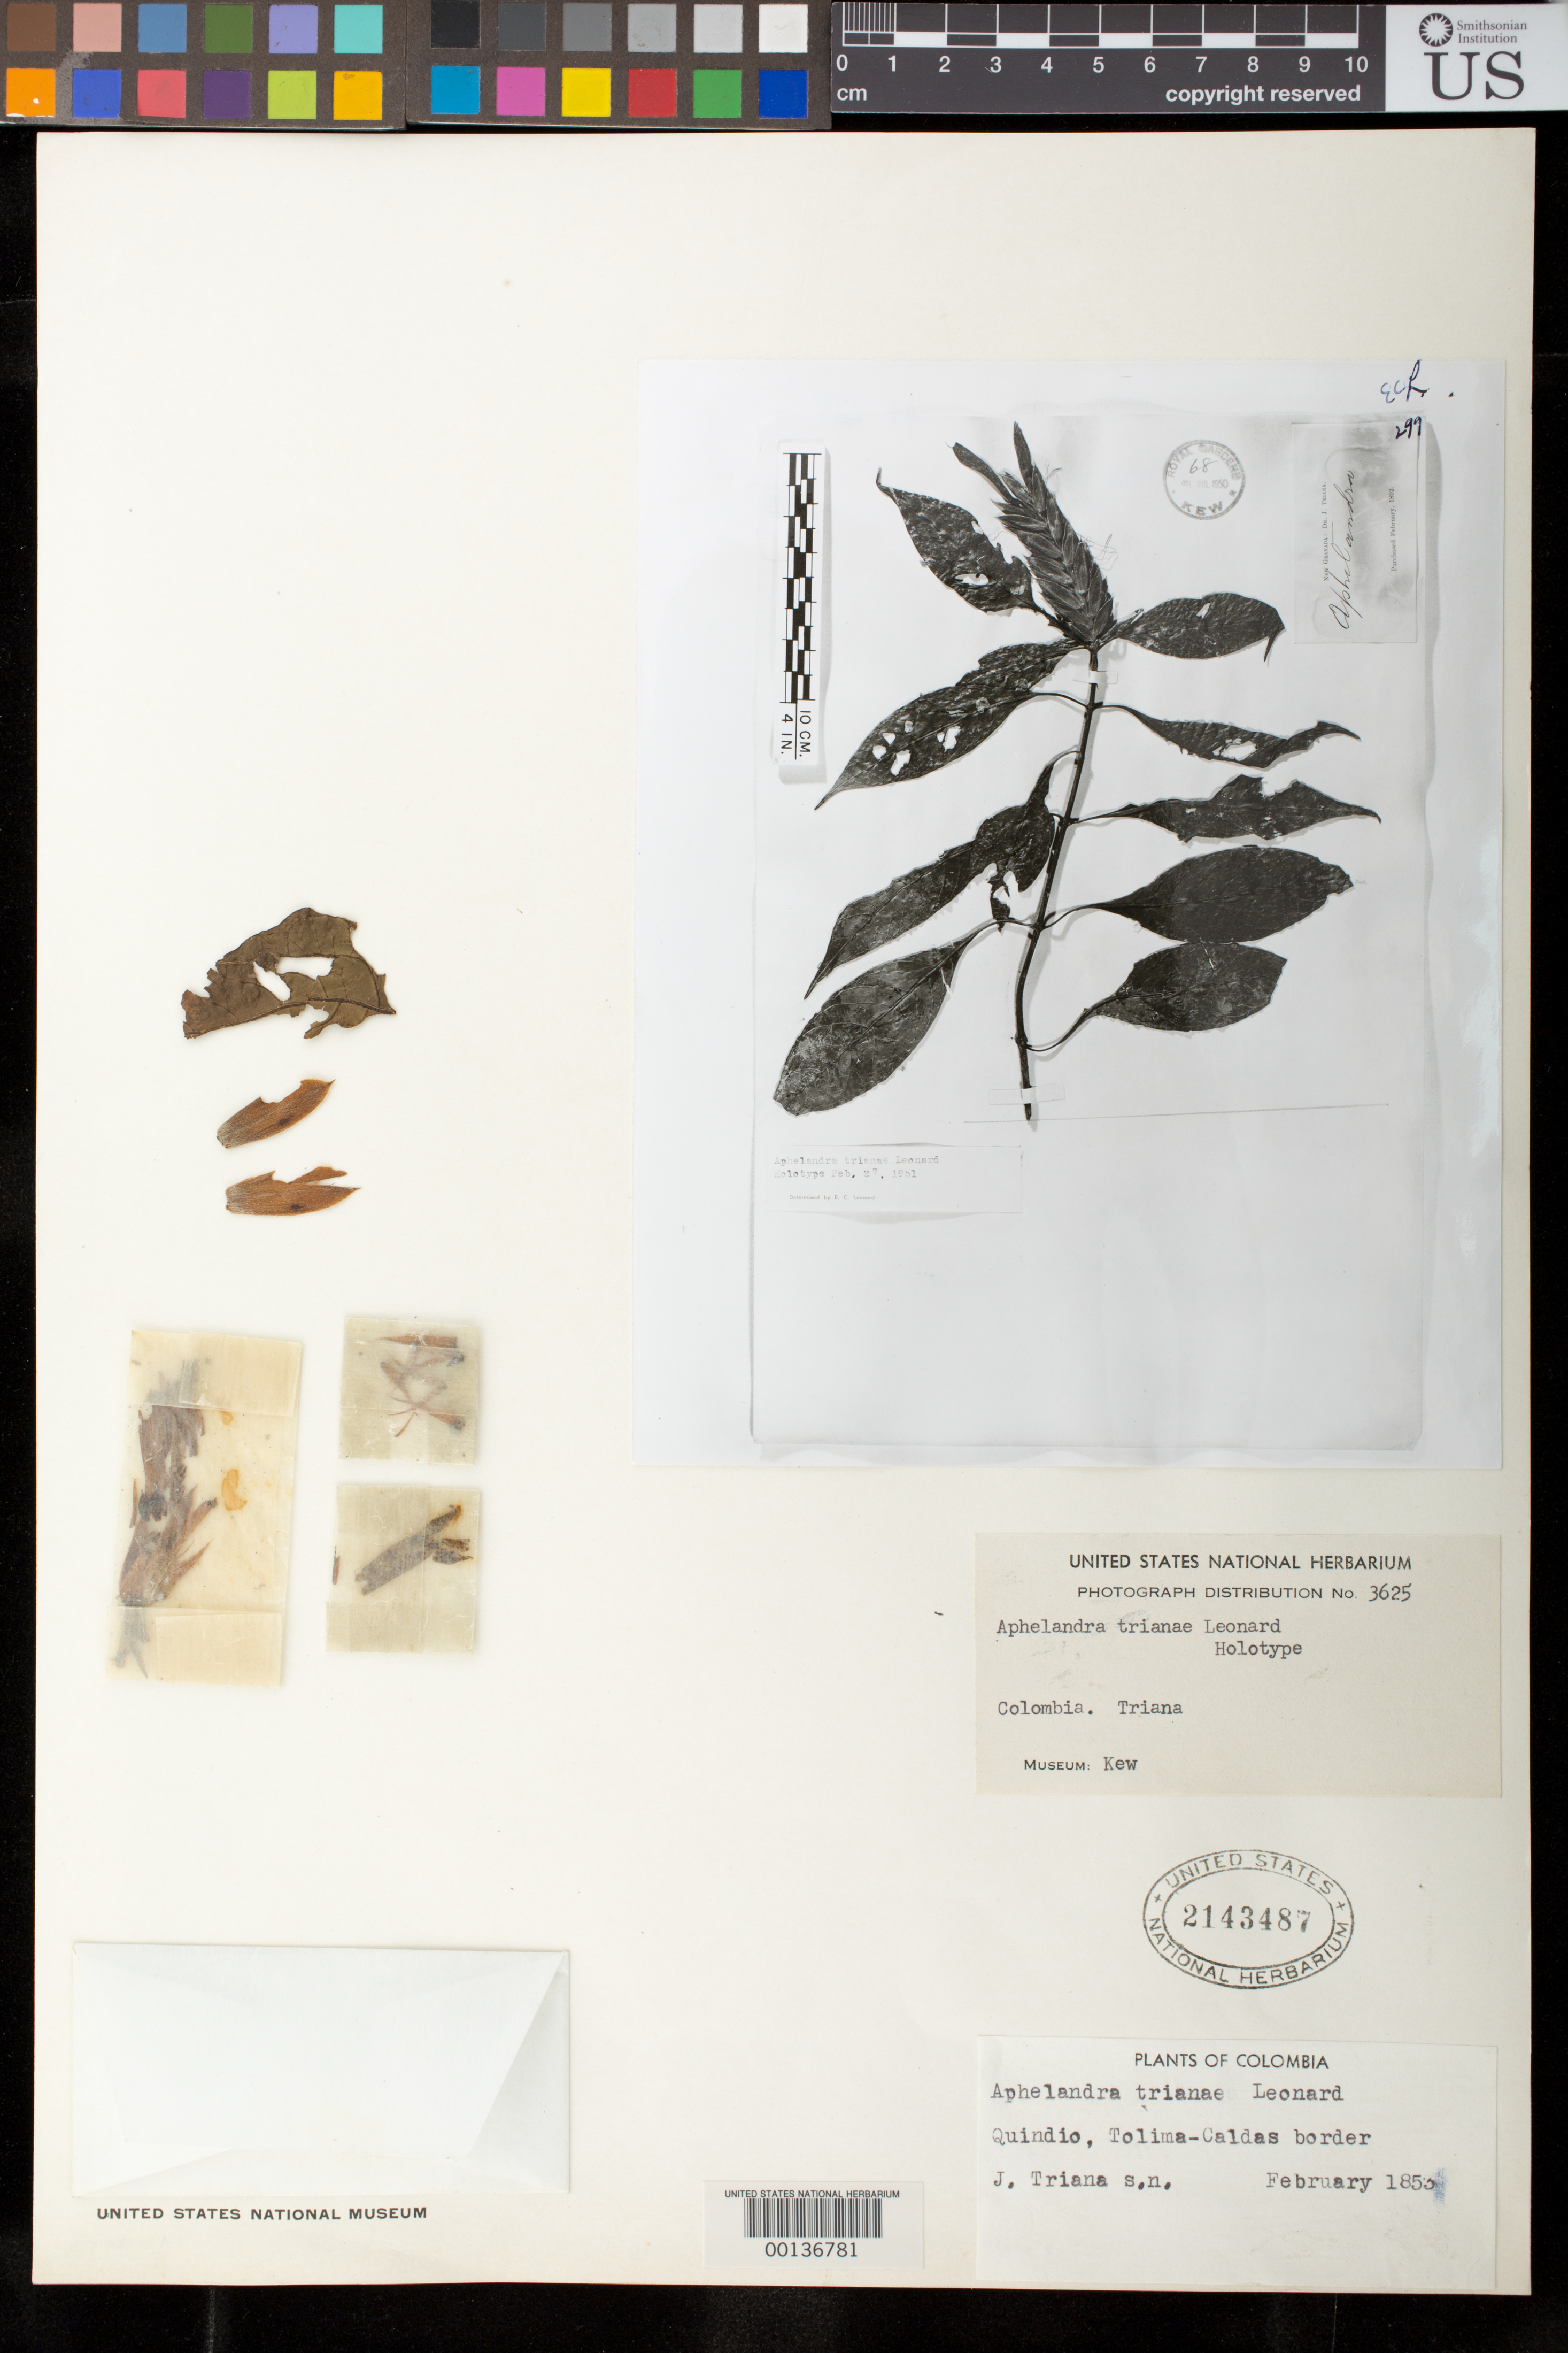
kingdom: Plantae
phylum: Tracheophyta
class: Magnoliopsida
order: Lamiales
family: Acanthaceae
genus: Aphelandra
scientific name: Aphelandra trianae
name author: Leonard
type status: Isotype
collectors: J. J. Triana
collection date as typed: Feb 1853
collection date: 1853-02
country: Colombia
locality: "New Grenada" [protologue: Quindío Mountains near the Tolima-Caldas border]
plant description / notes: Photograph and fragmentary material of (holo) type specimen ex herb. Kew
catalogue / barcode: US 2143487